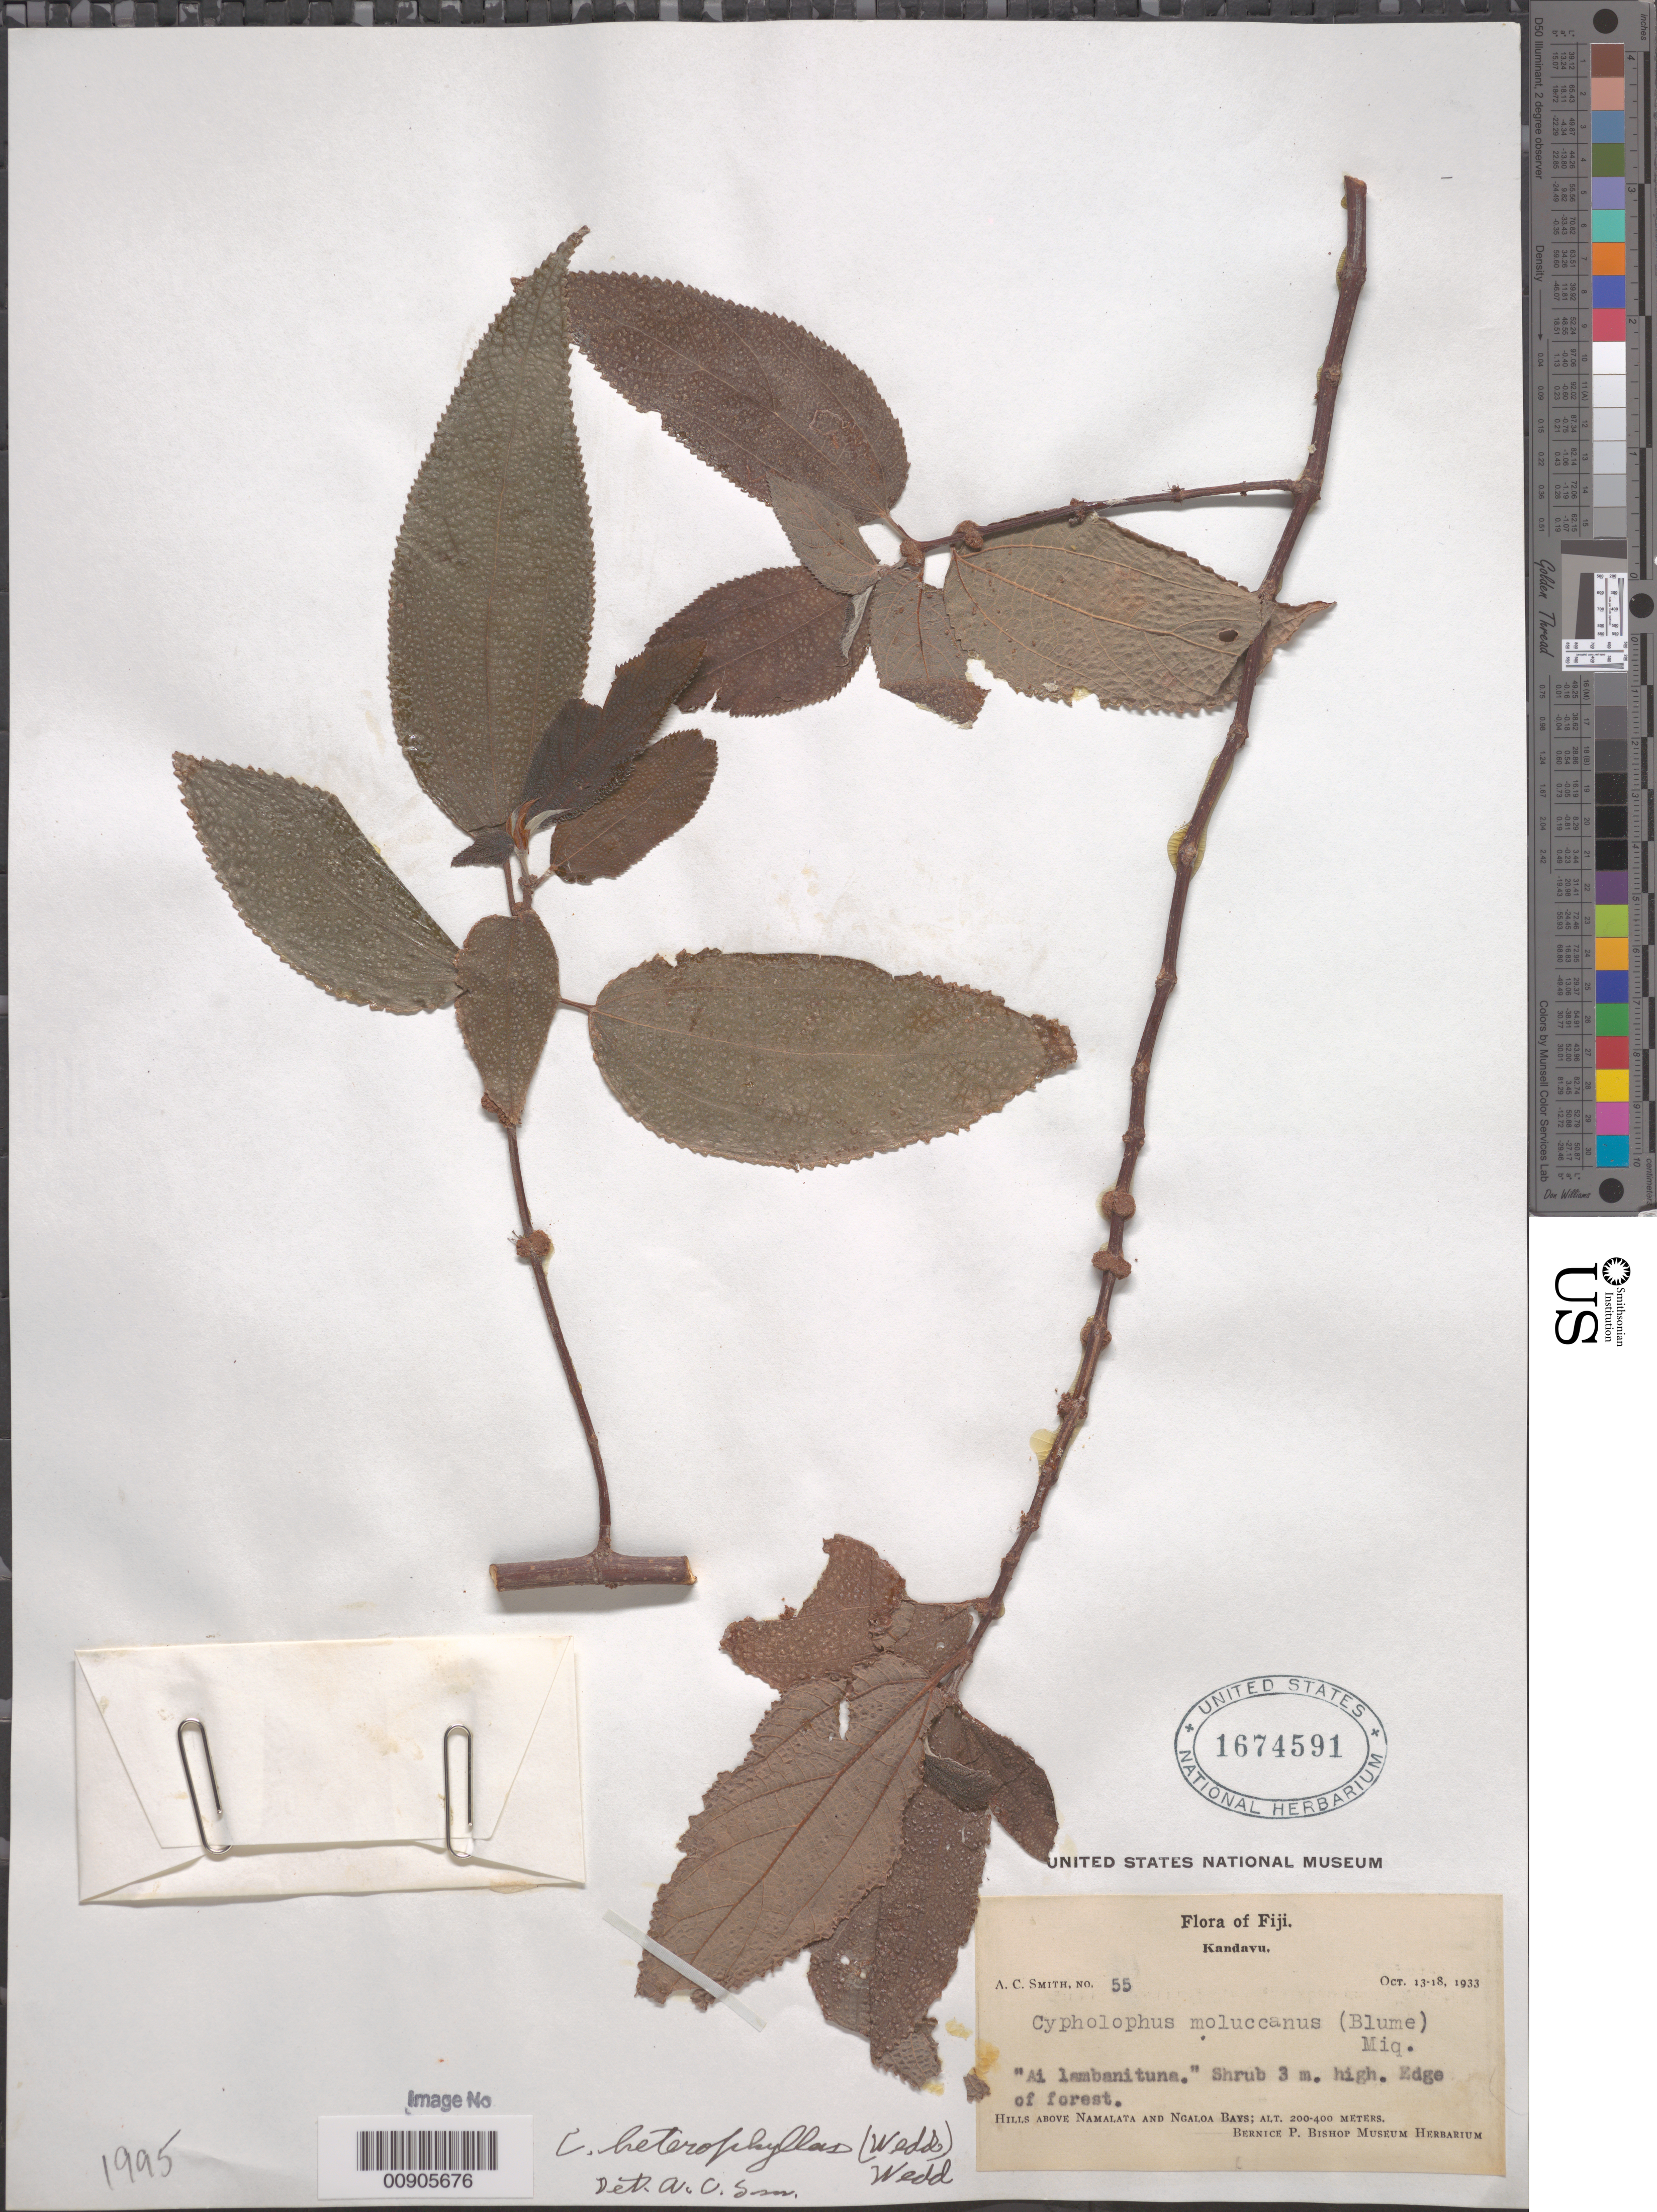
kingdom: Plantae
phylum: Tracheophyta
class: Magnoliopsida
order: Rosales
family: Urticaceae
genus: Cypholophus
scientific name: Cypholophus heterophyllus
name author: Wedd.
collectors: C. A. Smith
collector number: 55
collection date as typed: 13 Oct 1933 to 18 Oct 1933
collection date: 1933-10-13/1933-10-18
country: Fiji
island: Kadavu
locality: Hills above Namalaya and Ngaloa Bays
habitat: Edge of forest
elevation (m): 200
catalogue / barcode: US 1674591